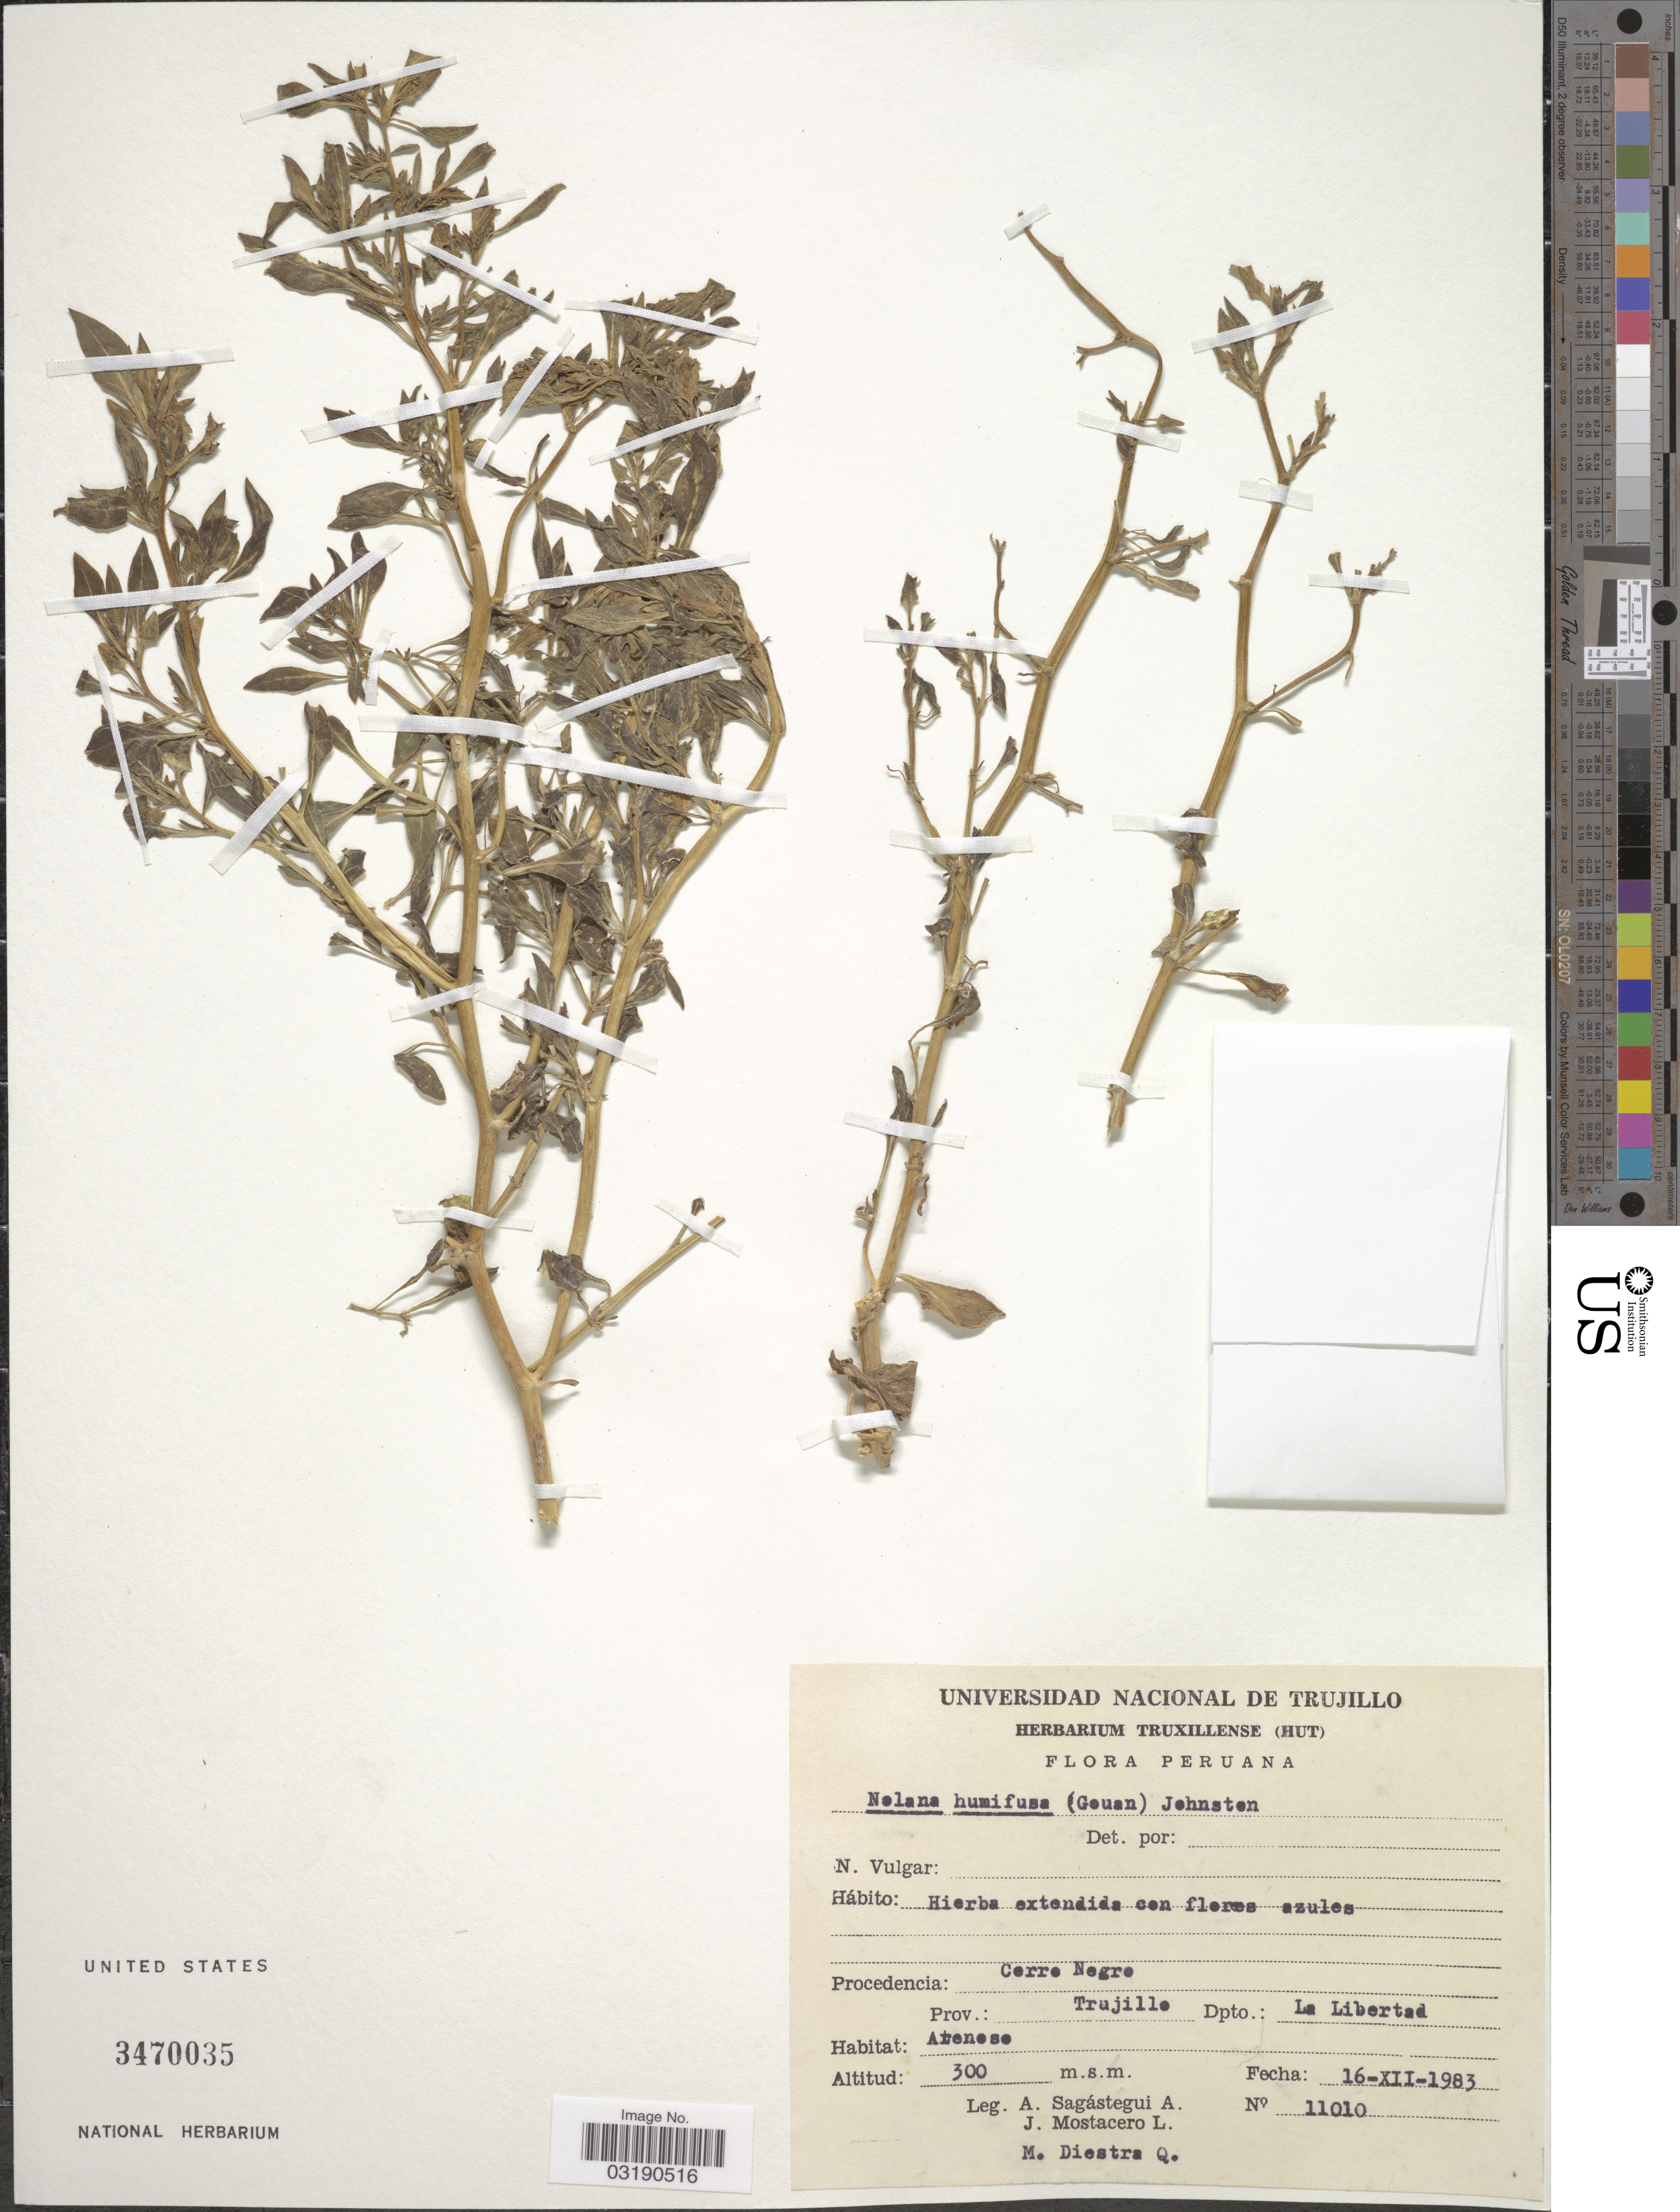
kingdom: Plantae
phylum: Tracheophyta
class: Magnoliopsida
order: Solanales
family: Solanaceae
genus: Nolana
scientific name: Nolana humifusa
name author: (Gouan) I.M. Johnst.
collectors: A. Sagástegui A. & J. Mostacero L.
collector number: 11010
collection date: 1983-12-16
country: Peru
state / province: La Libertad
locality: Procedencia: Cerro Negro, Prov.: Trujillo, Dpto. La Libertad.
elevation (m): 300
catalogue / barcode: US 3470035